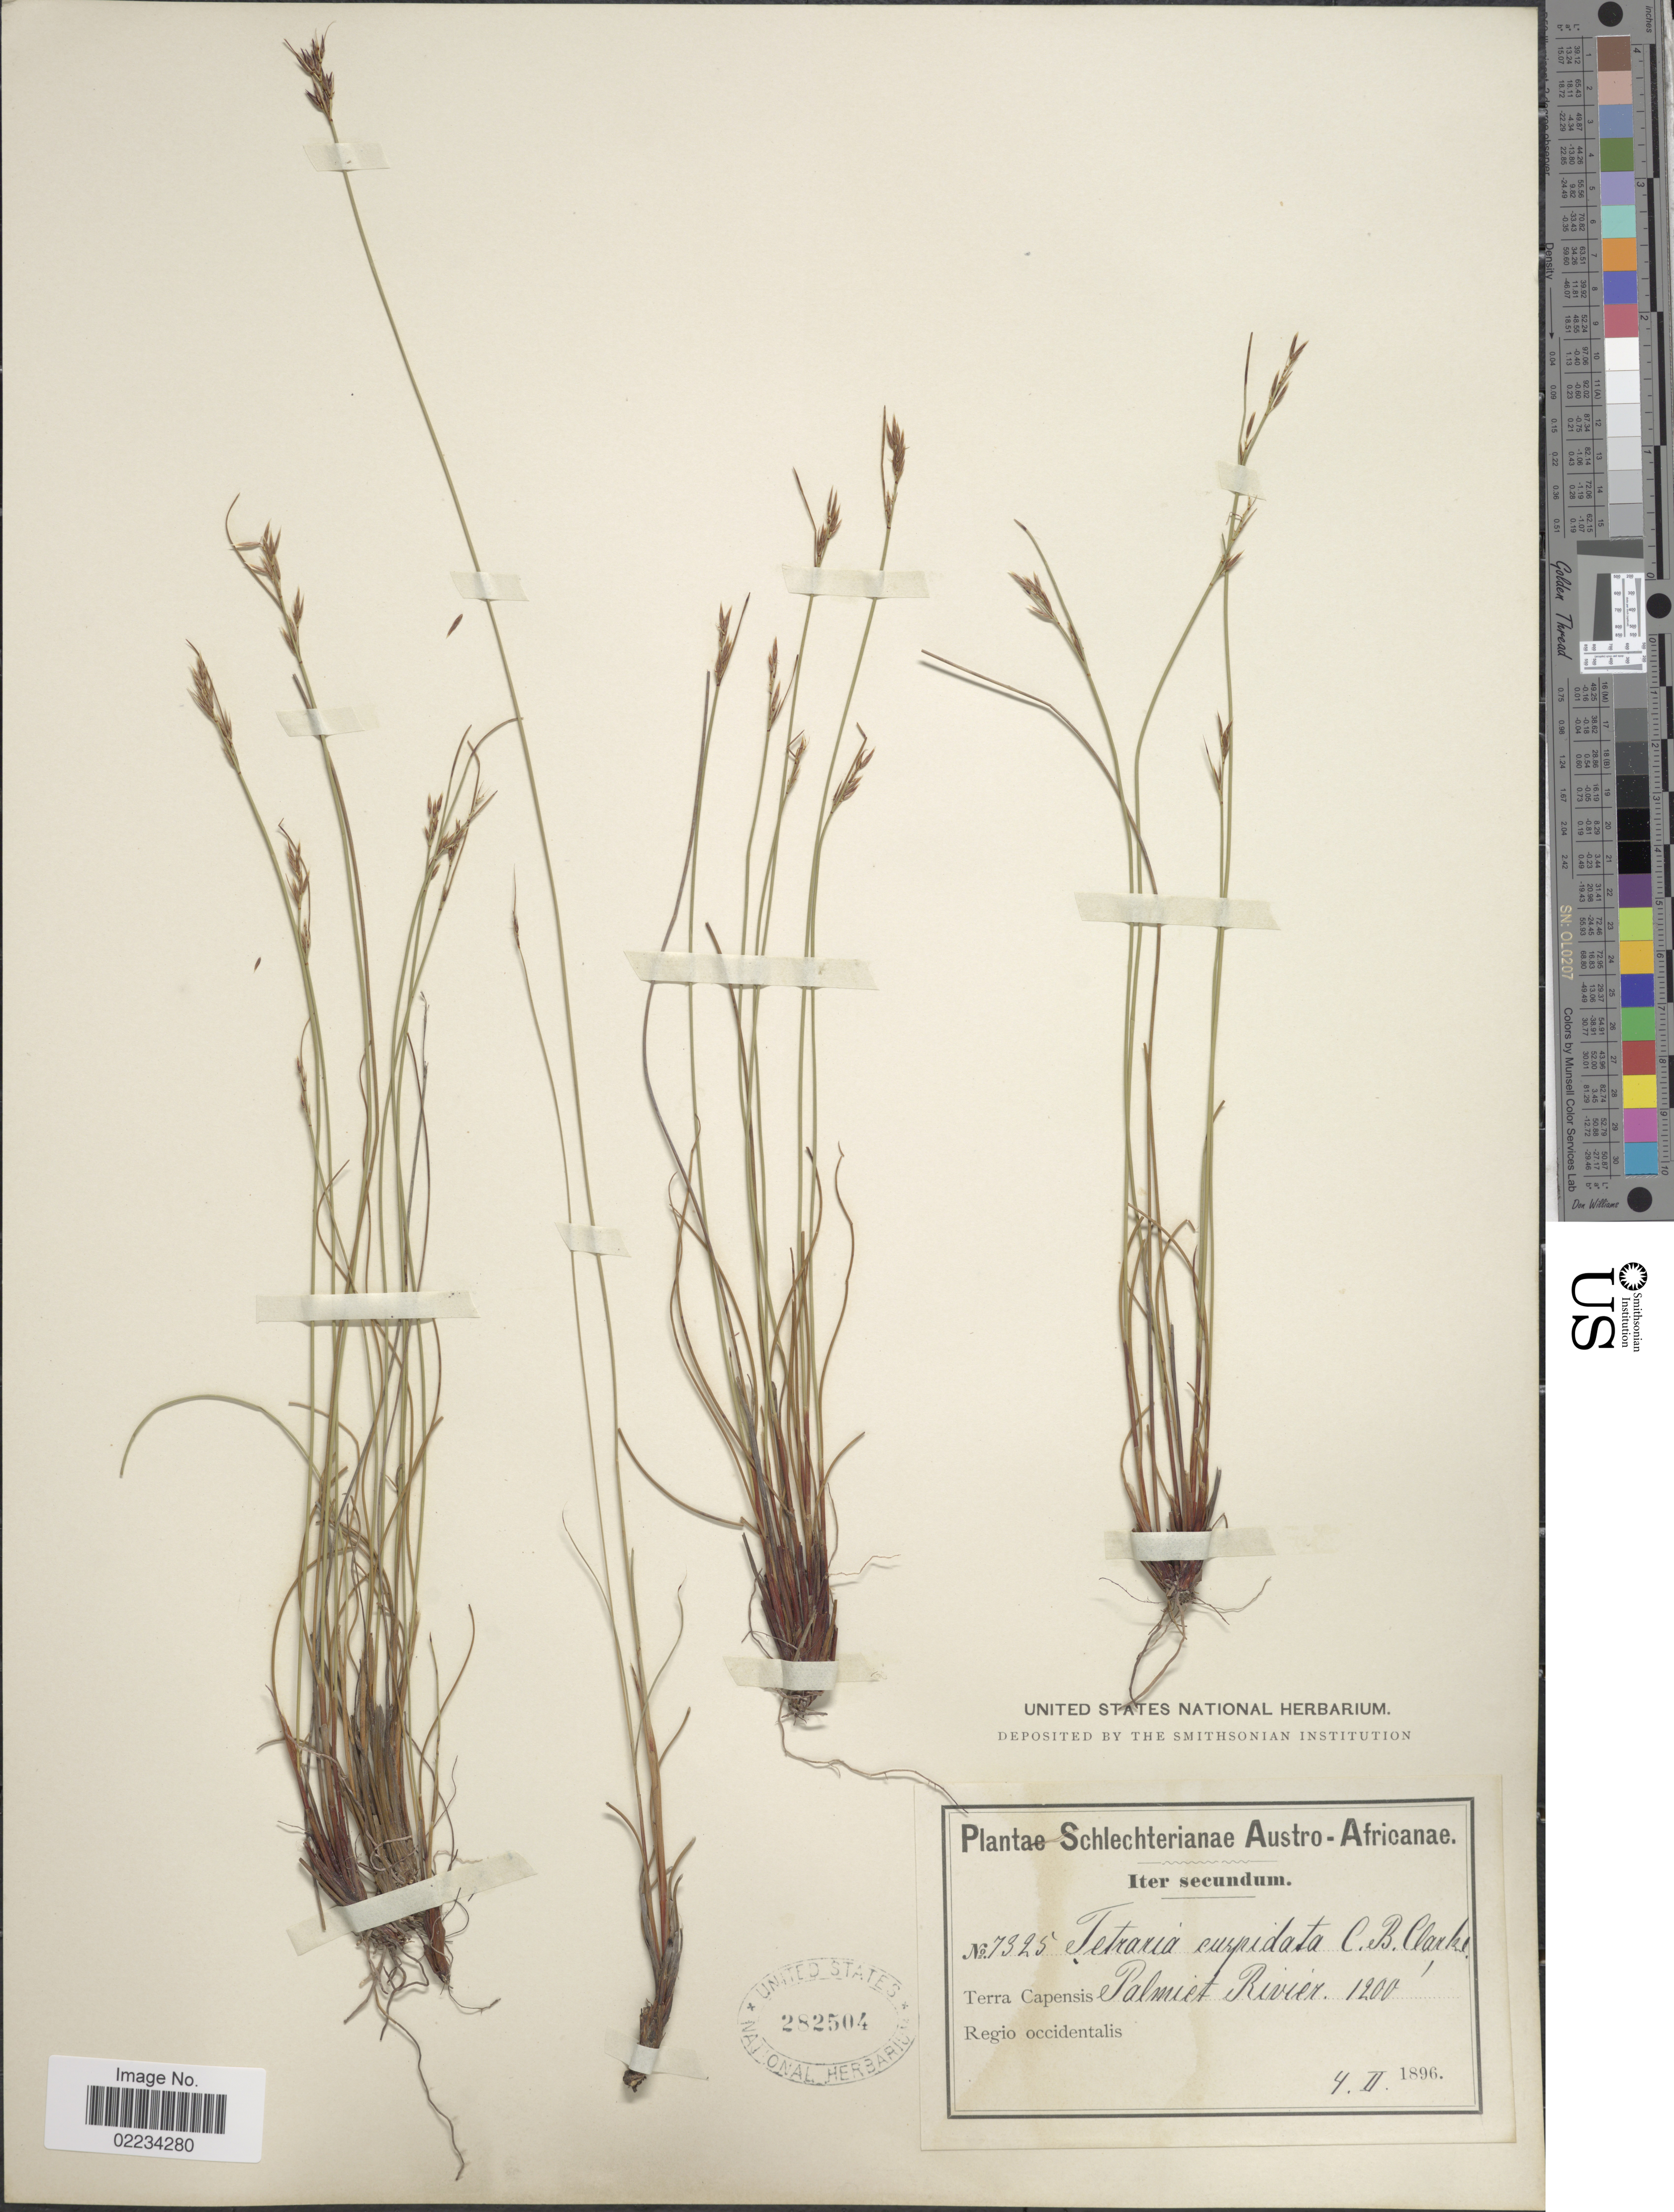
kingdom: Plantae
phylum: Tracheophyta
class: Liliopsida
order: Poales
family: Cyperaceae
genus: Schoenus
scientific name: Schoenus exilis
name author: (Levyns) T.L. Elliott & Muasya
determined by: Strong, Mark T., (BOT), Smithsonian Institution - National Museum of Natural History (UNITED STATES)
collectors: Schlechter, --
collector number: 7325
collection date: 1896-02-04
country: South Africa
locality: Austro-Africanae, Iter secundum, Terra Capensis, Palmiet Rivier, Regio occidentalis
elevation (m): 366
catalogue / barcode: US 282504